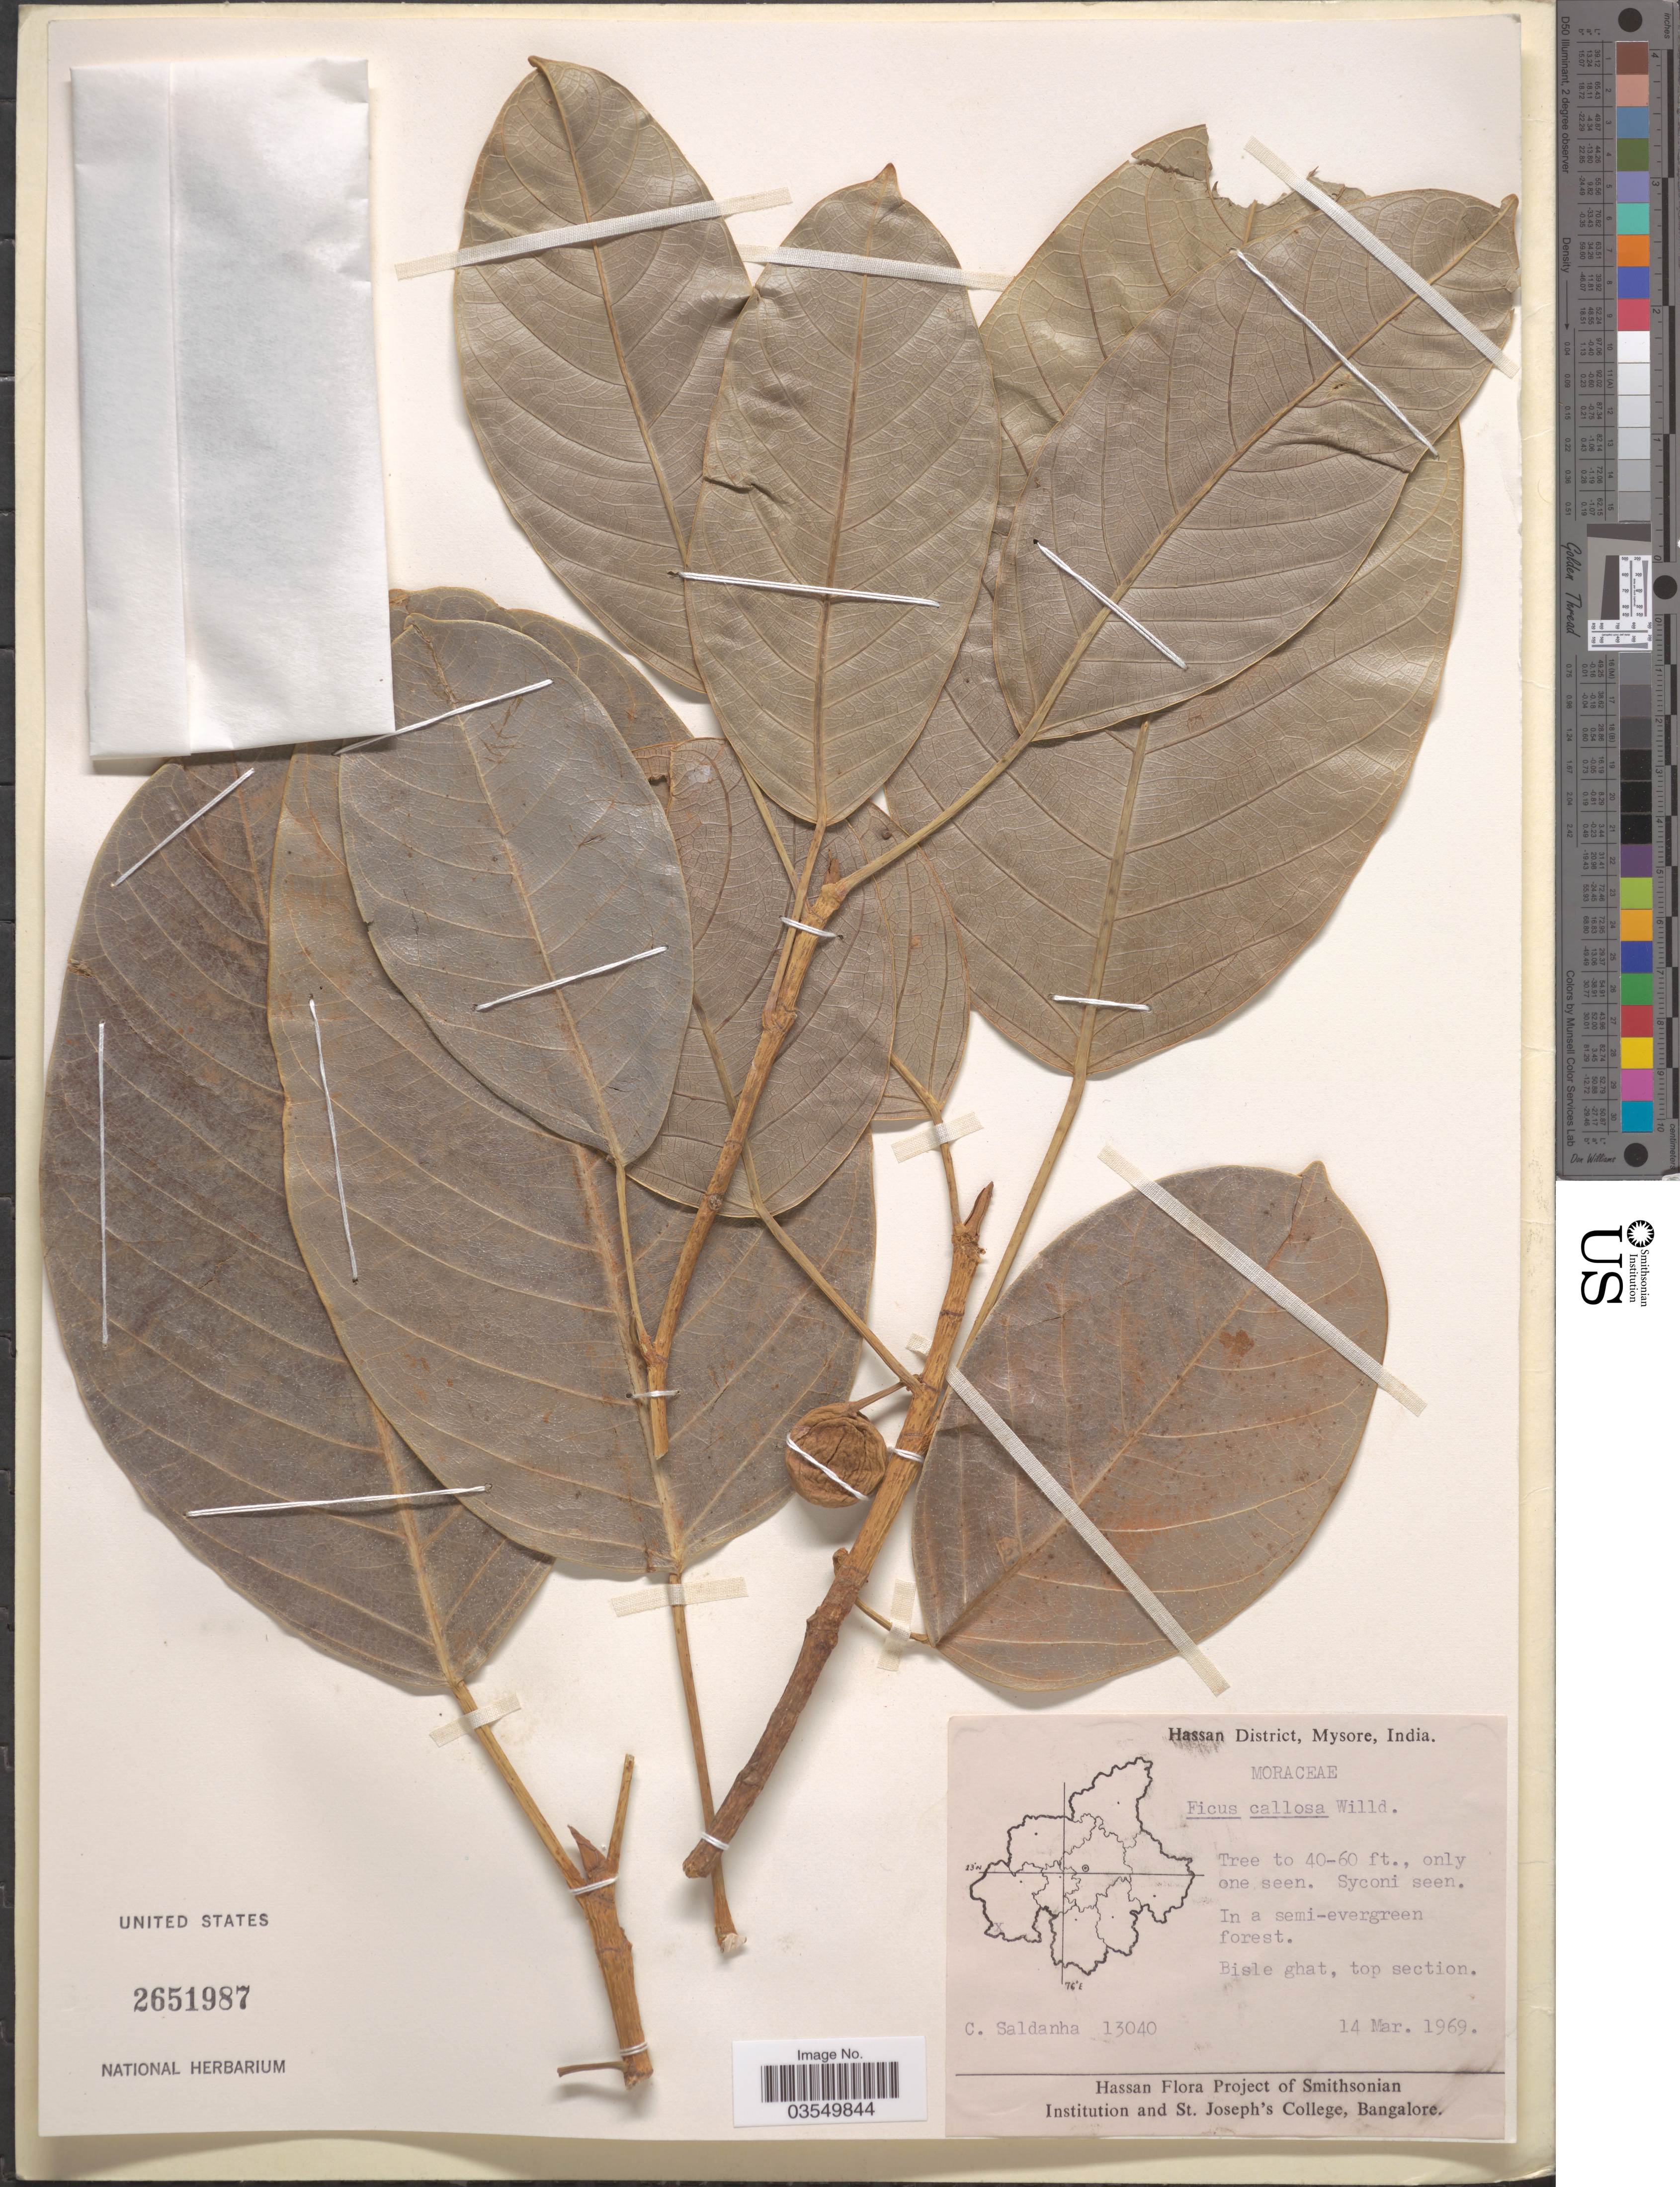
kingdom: Plantae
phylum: Tracheophyta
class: Magnoliopsida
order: Rosales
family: Moraceae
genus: Ficus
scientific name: Ficus callosa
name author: Willd.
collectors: C. Saldanha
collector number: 13040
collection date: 1969-03-14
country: India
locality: Hassan District, Mysore. Bisle ghat, top section.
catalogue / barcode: US 2651987